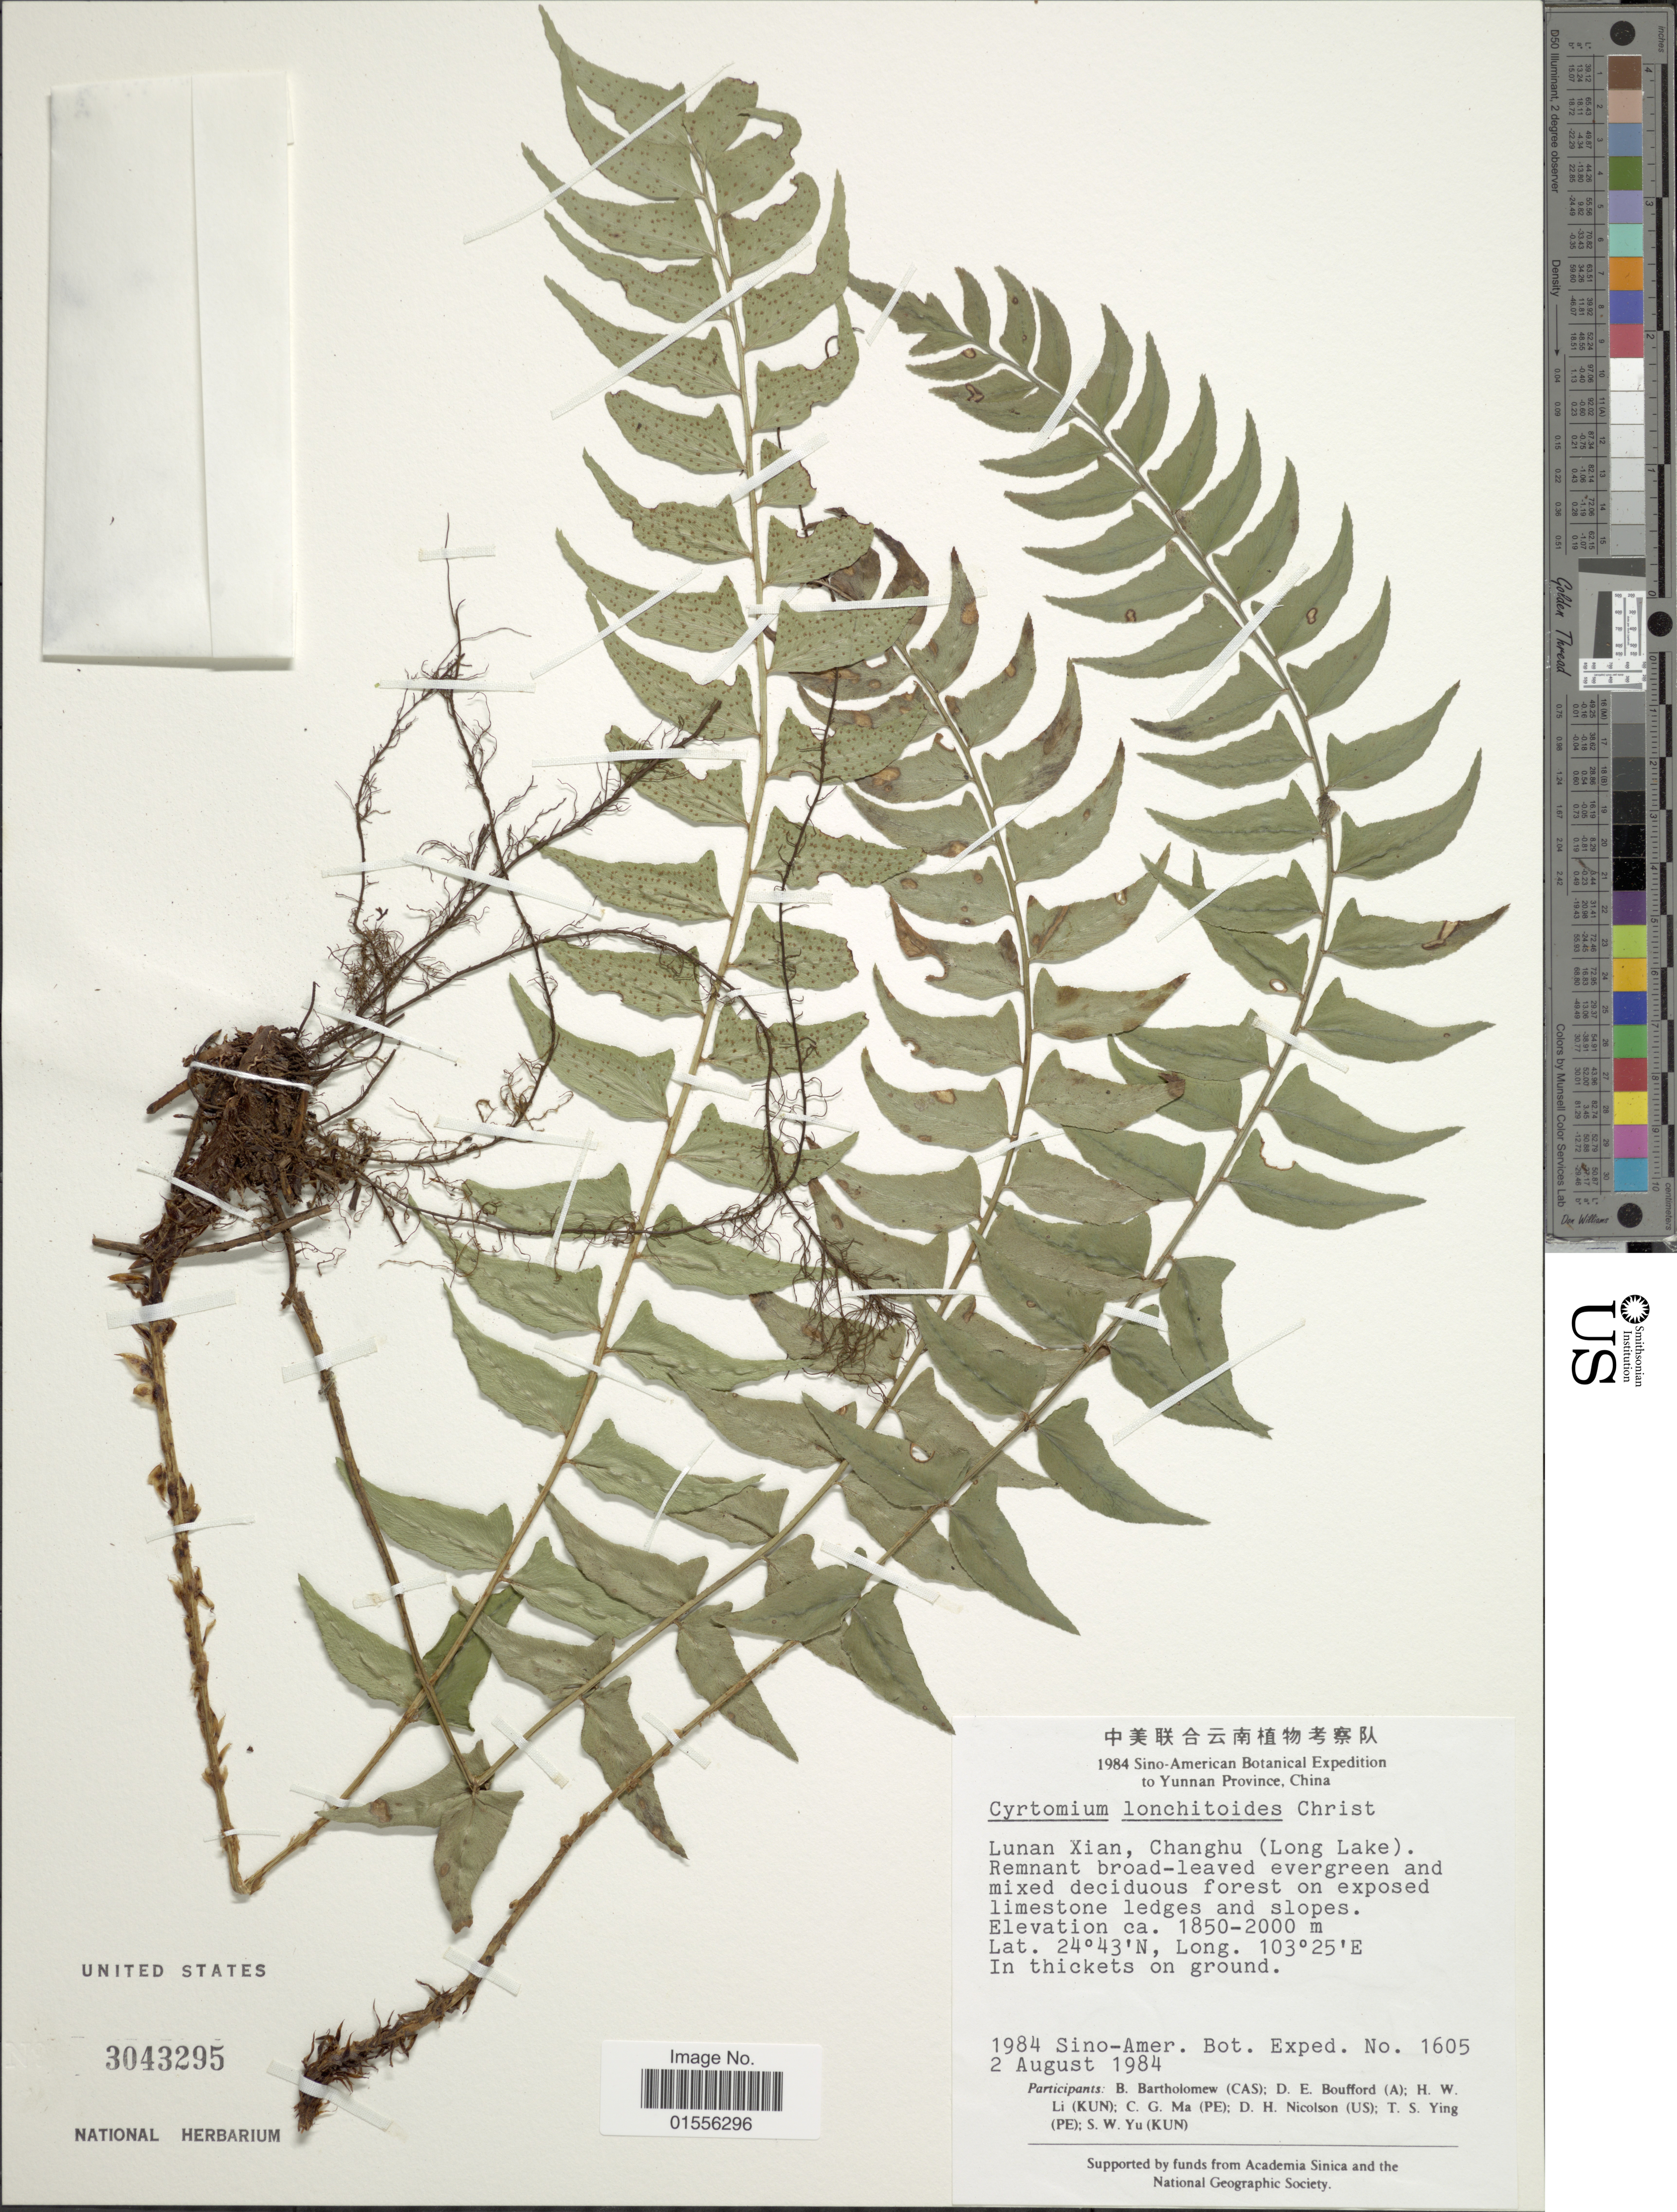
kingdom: Plantae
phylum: Tracheophyta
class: Polypodiopsida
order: Polypodiales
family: Dryopteridaceae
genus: Cyrtomium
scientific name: Cyrtomium lonchitoides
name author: (Christ) Christ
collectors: Sino-Amer. Bot. Exped. 1984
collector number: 1605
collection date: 1984-08-02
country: China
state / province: Yunnan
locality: Lunan Xian, Changchu (Long Lake)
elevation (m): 1850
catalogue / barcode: US 3043295